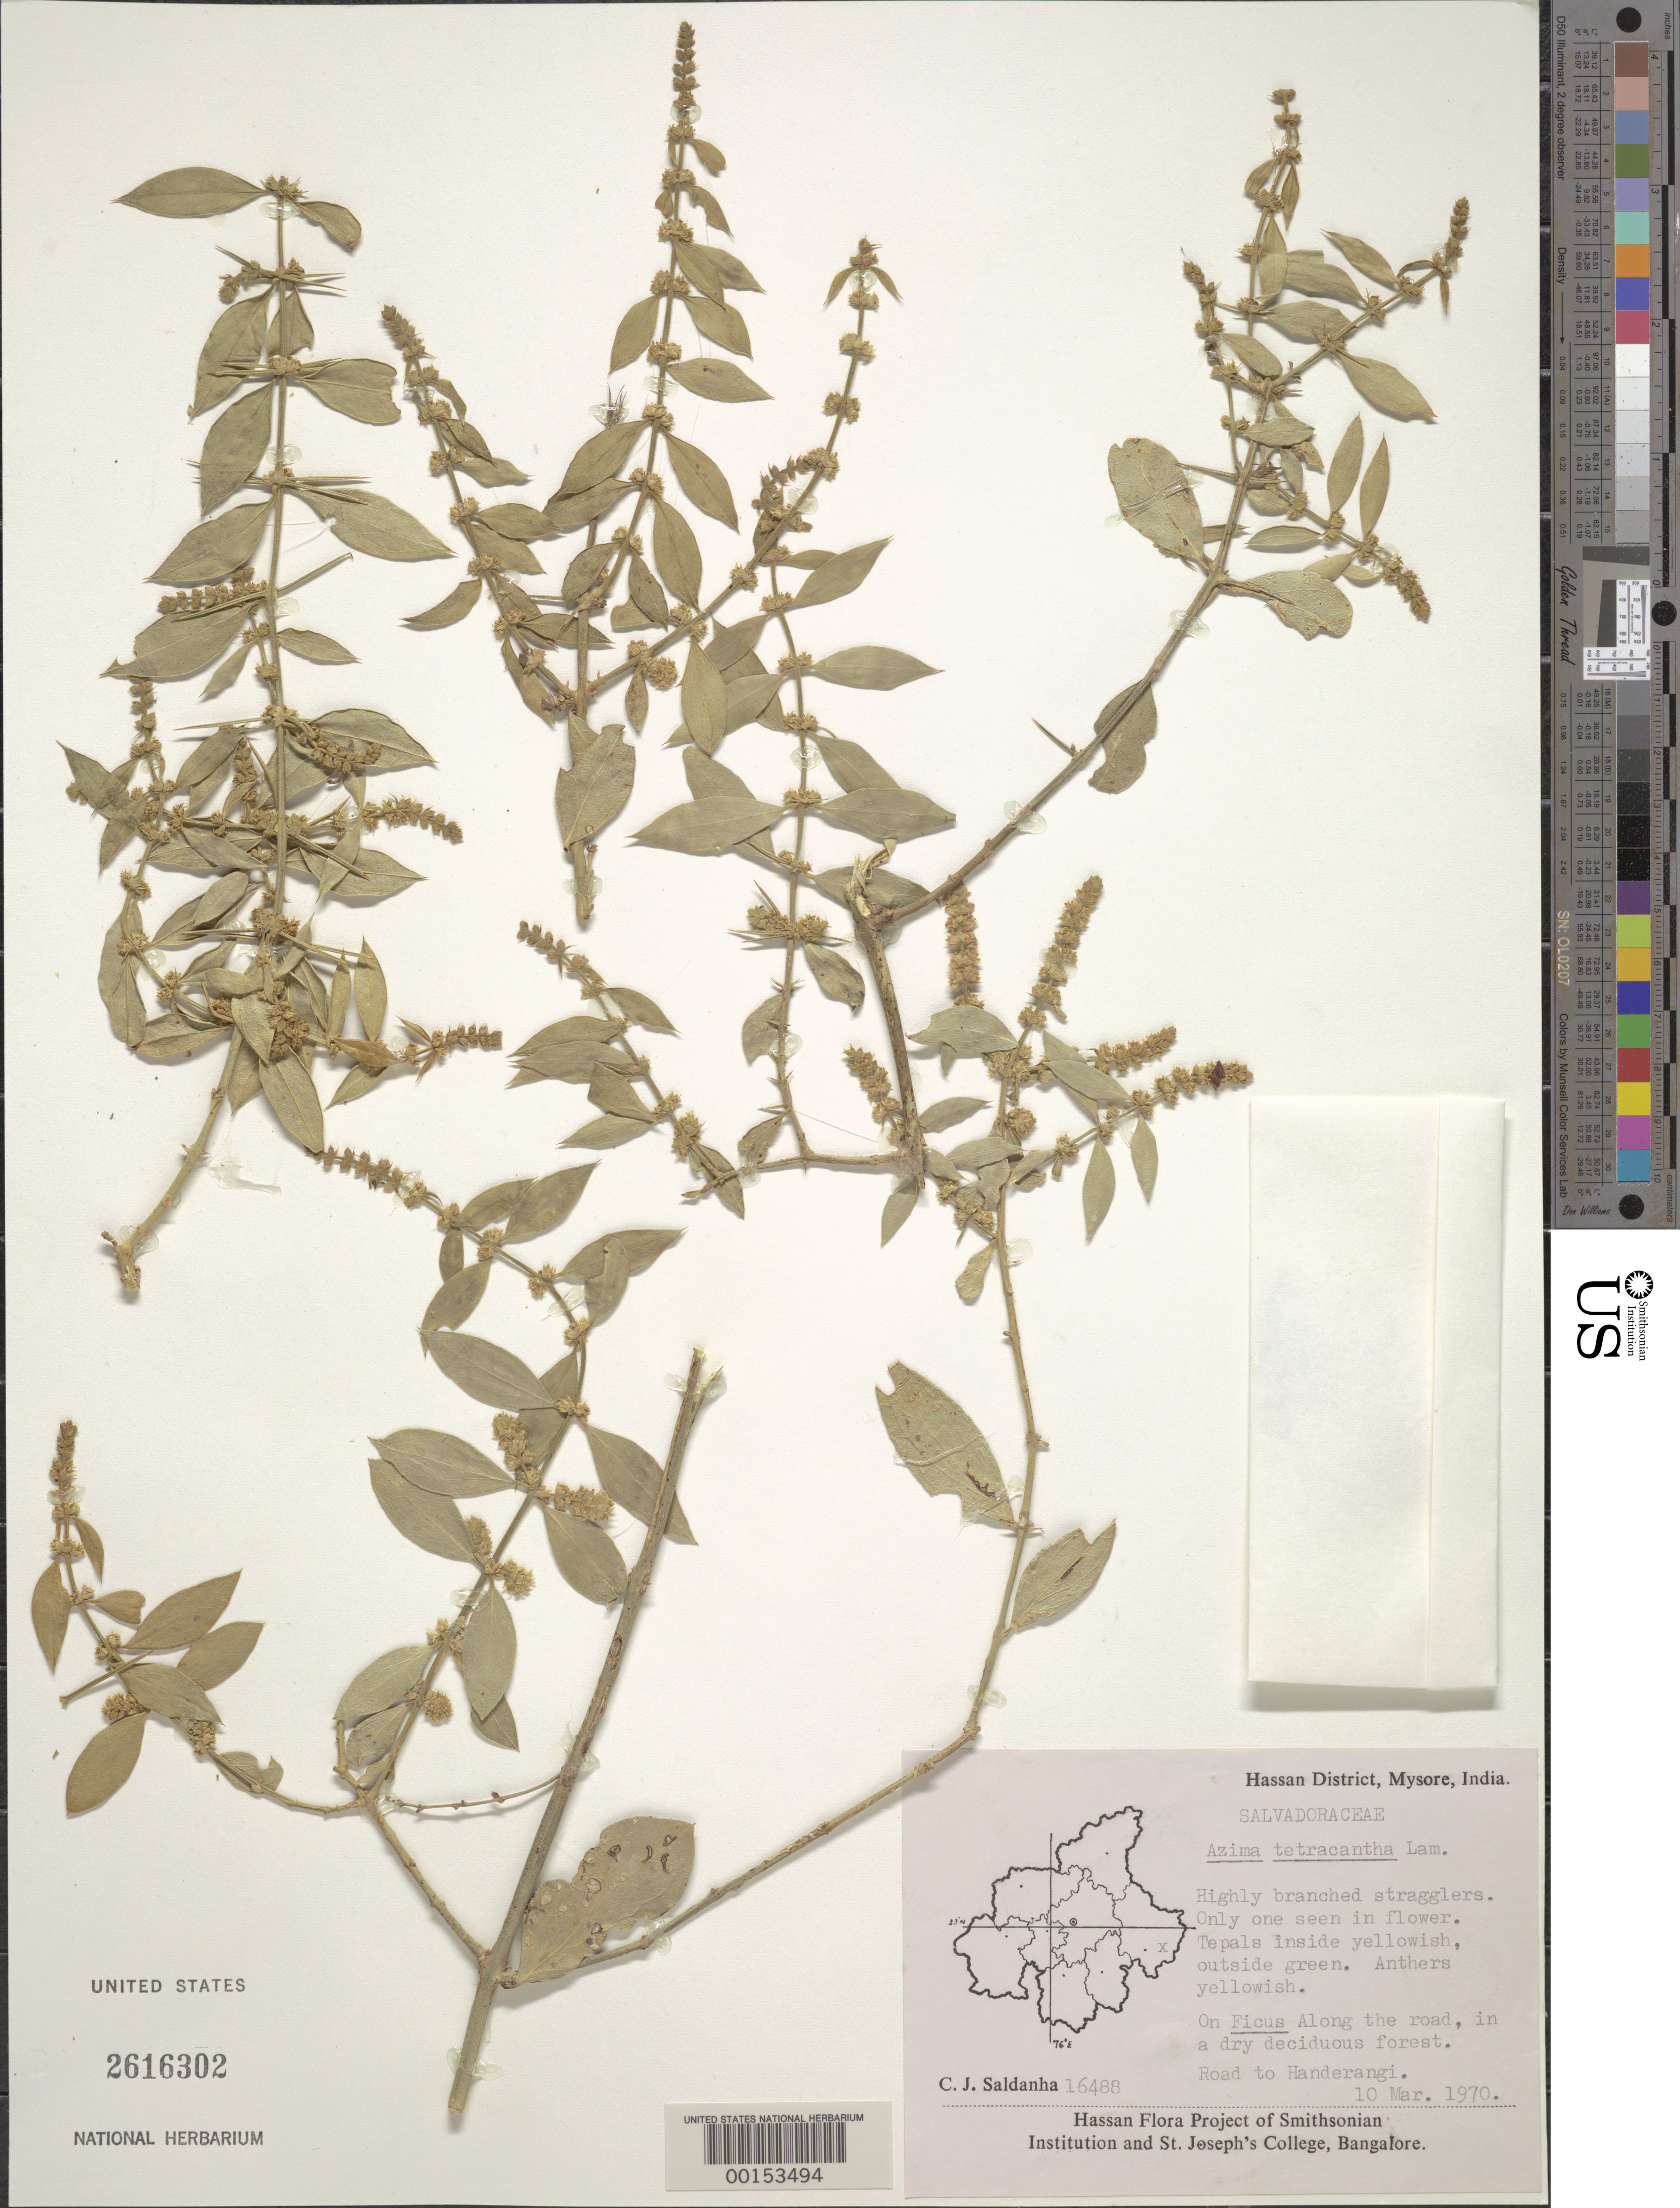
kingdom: Plantae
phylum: Tracheophyta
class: Magnoliopsida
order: Brassicales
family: Salvadoraceae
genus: Azima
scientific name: Azima tetracantha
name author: Lam.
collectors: C. J. Saldanha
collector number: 16488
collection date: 1970-03-10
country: India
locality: Hassan District, Mysore. Road to Handerangi.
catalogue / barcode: US 2616302